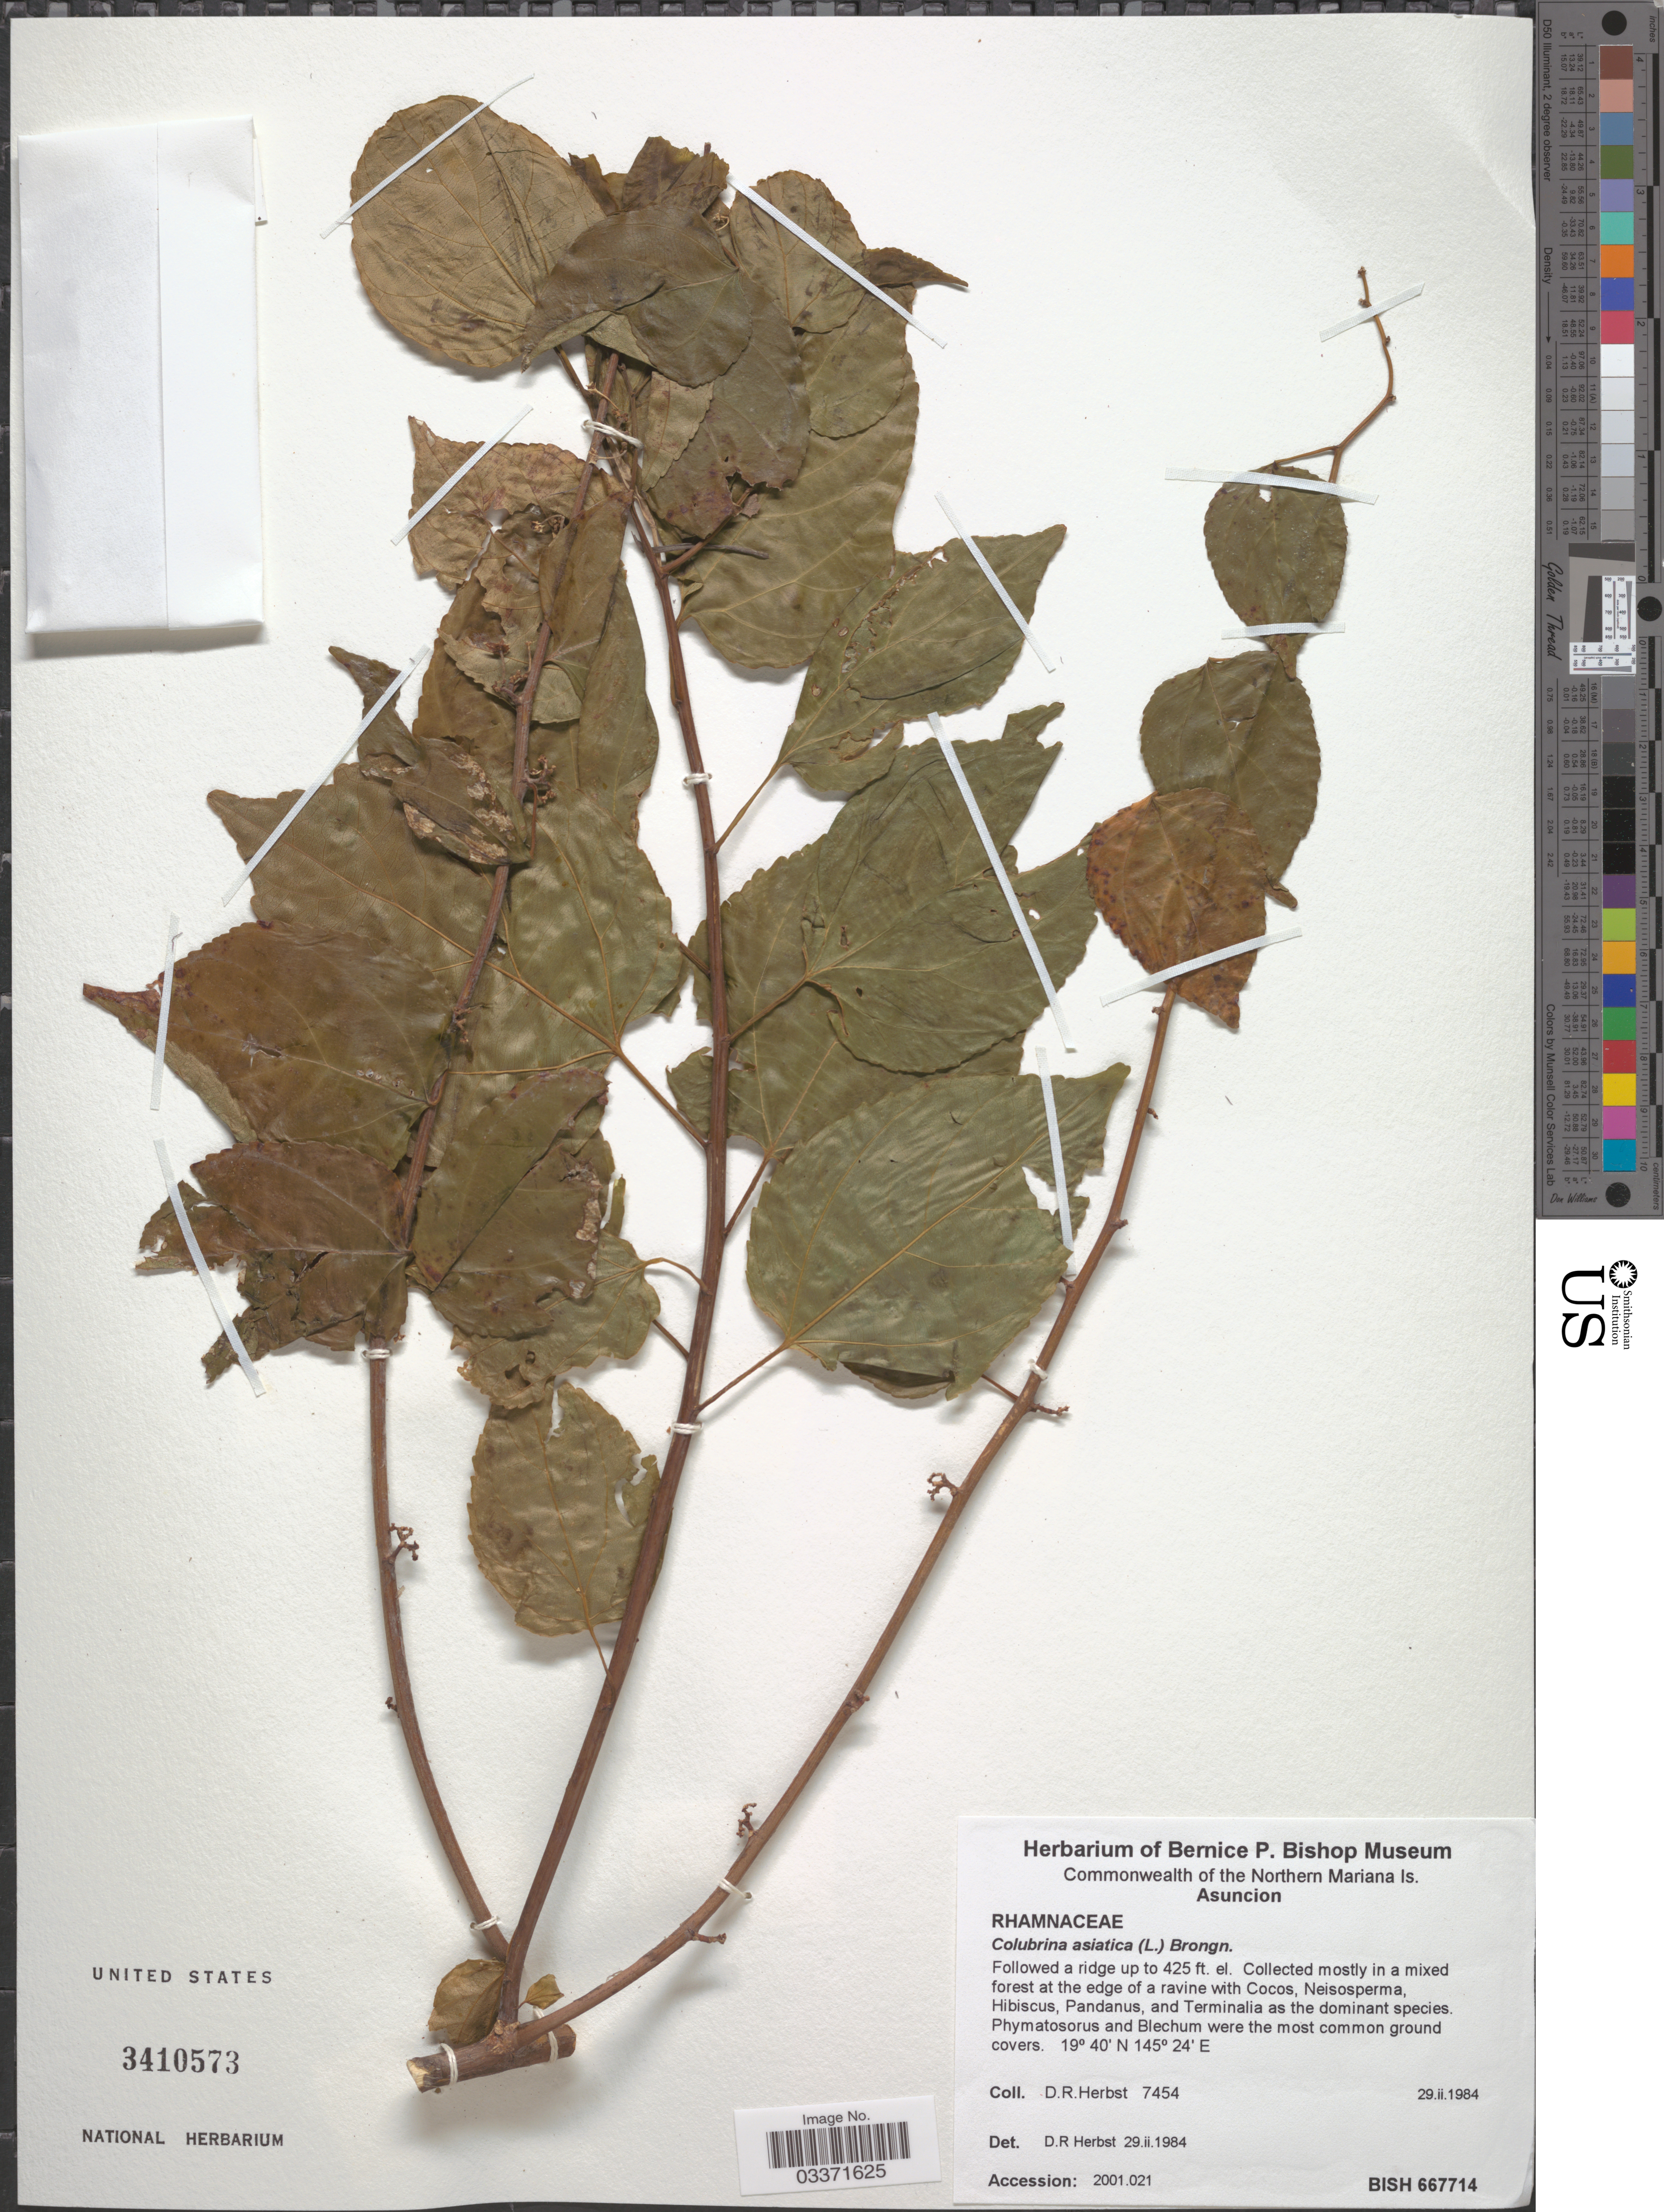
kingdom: Plantae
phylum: Tracheophyta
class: Magnoliopsida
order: Rosales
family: Rhamnaceae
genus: Colubrina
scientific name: Colubrina asiatica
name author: (L.) Brongn.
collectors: D. R. Herbst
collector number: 7454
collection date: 1984-02-29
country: Northern Mariana Islands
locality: Asuncion.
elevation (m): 130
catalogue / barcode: US 3410573